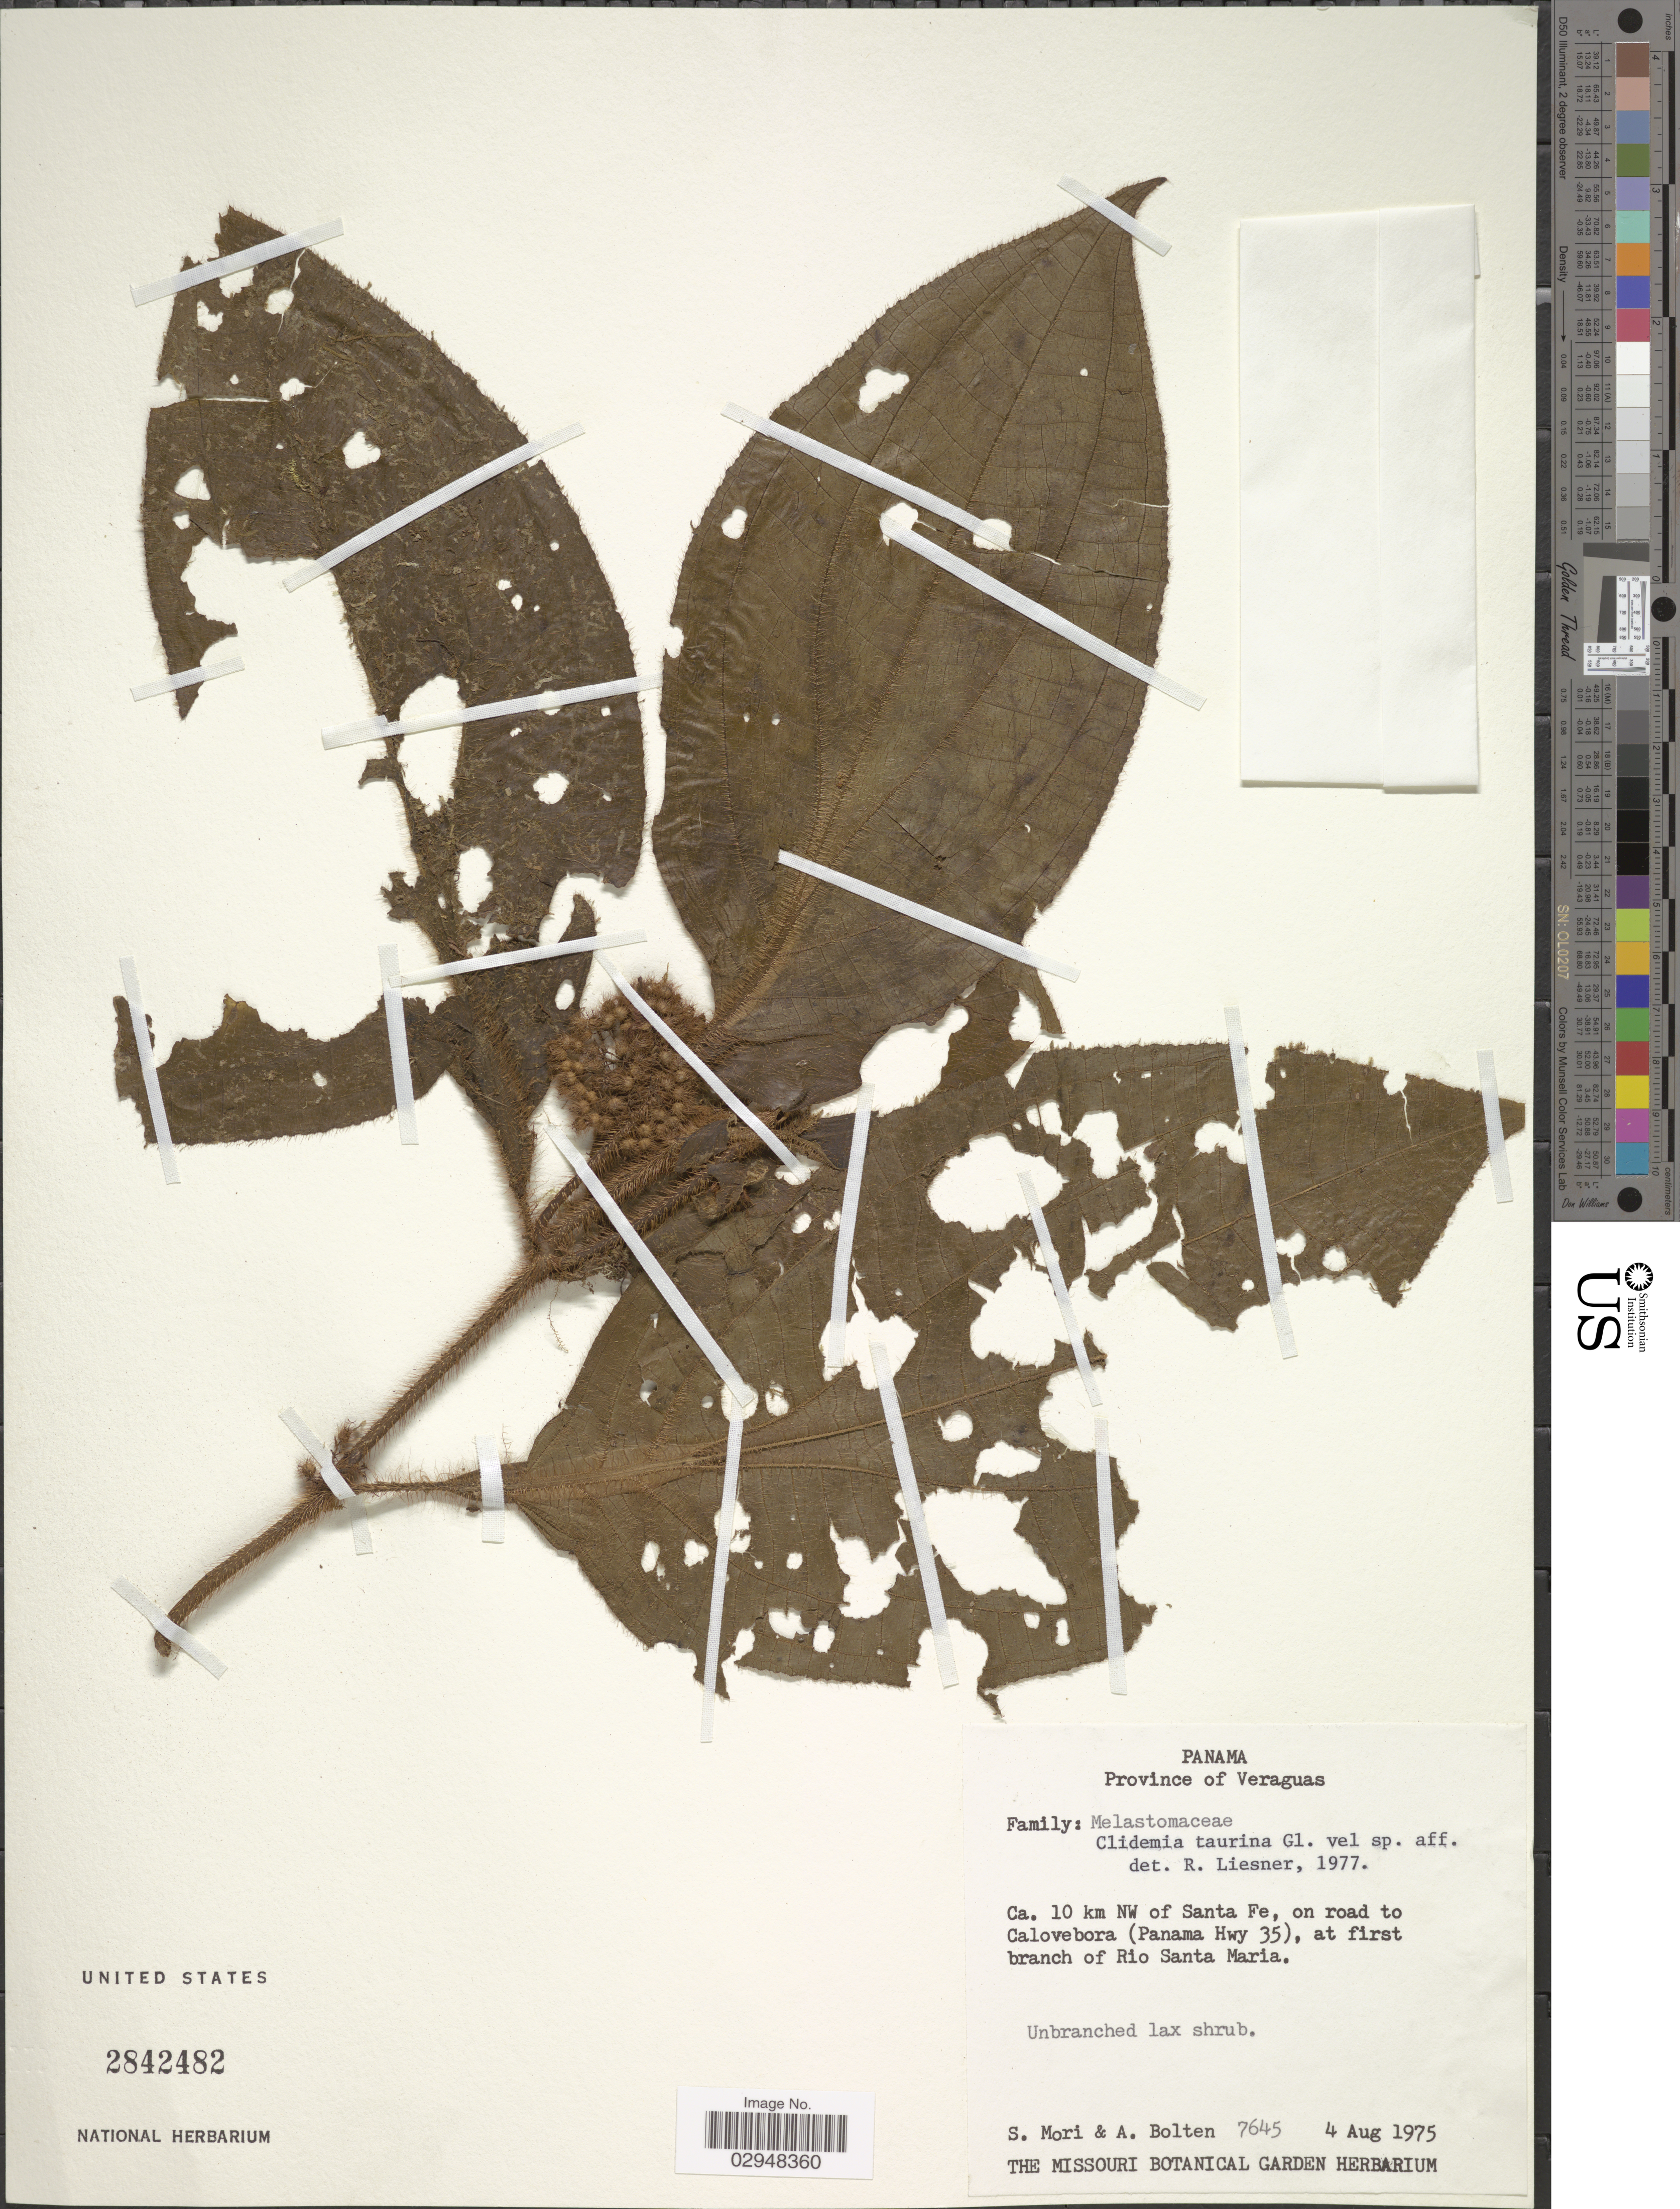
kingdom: Plantae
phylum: Tracheophyta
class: Magnoliopsida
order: Myrtales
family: Melastomataceae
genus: Clidemia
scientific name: Clidemia taurina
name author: Gleason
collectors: S. Mori & A. Bolten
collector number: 7645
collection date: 1975-08-04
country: Panama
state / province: Veraguas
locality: Ca. 10 km NW of Santa Fe, on road to Calovebora (Panama Hwy 35), at first branch of Rio Santa Maria.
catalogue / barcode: US 2842482